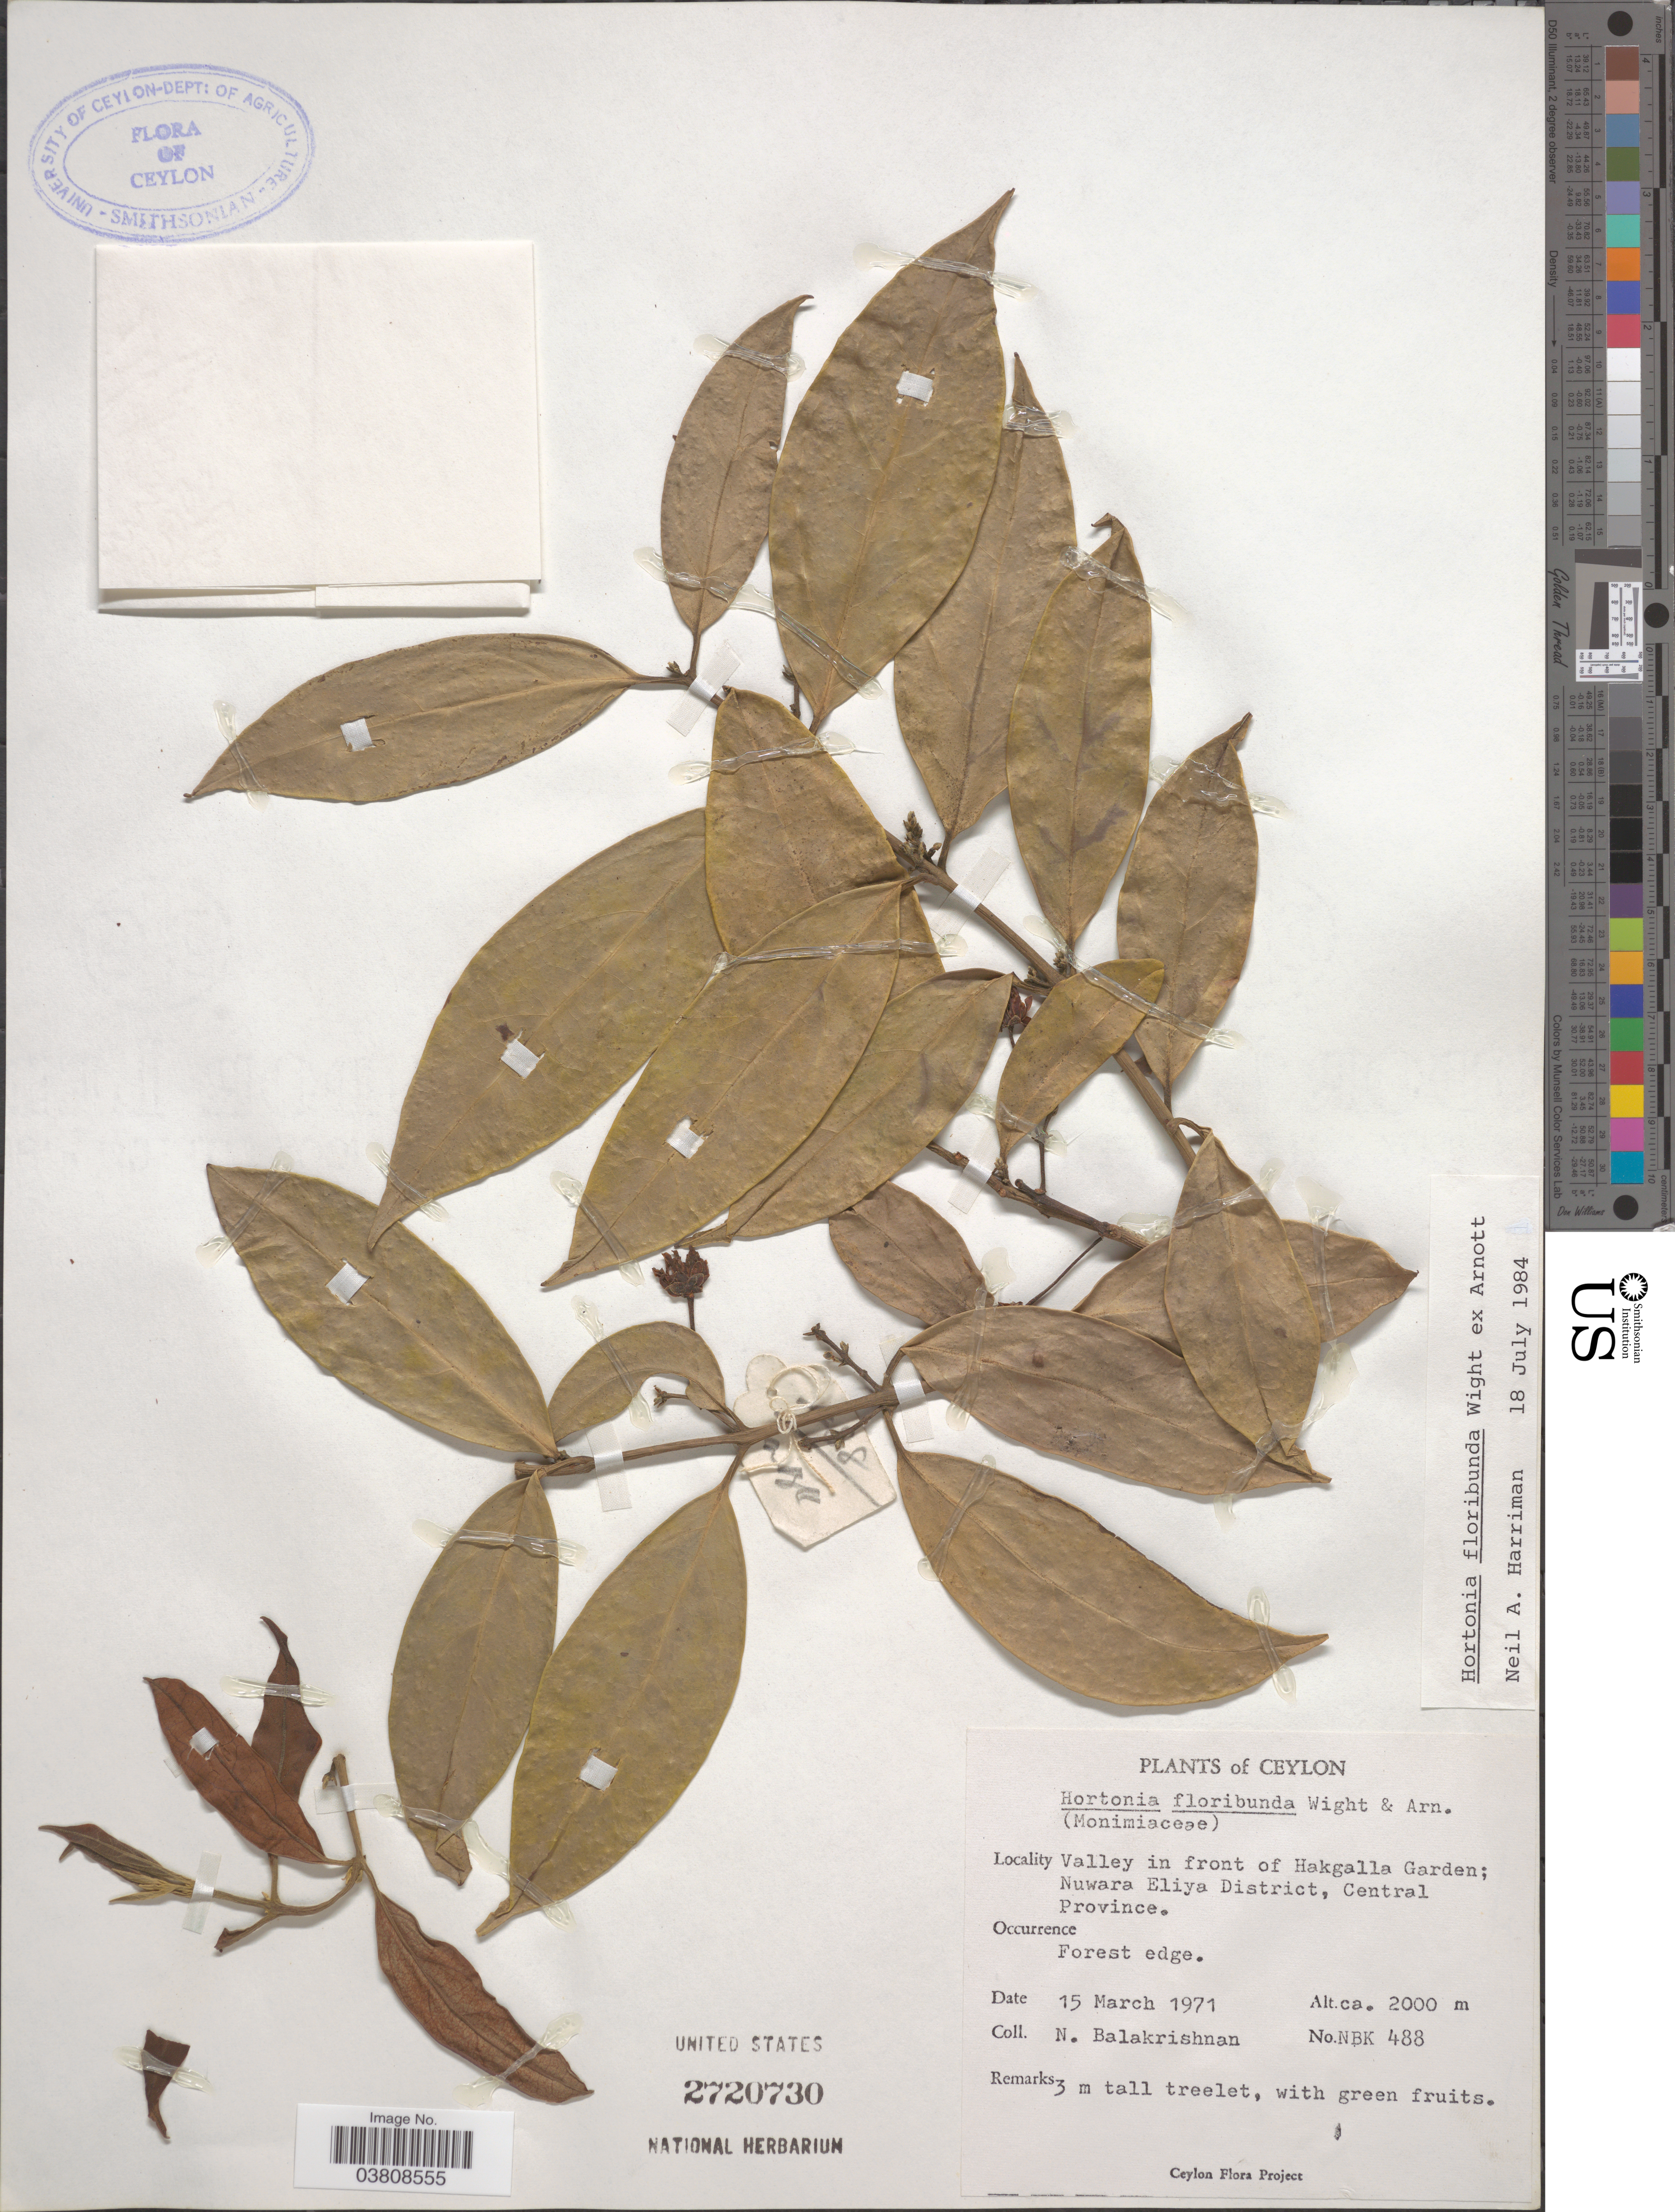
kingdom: Plantae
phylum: Tracheophyta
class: Magnoliopsida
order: Laurales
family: Monimiaceae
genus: Hortonia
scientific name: Hortonia floribunda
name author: Wight ex Arn.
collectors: N. Balakrishnan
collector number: NBK 488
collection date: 1971-03-15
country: Sri Lanka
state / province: Central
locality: Ceylon. Valley in front of Hakgalla Garden; Nuwara Eliya District.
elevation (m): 2000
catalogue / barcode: US 2720730